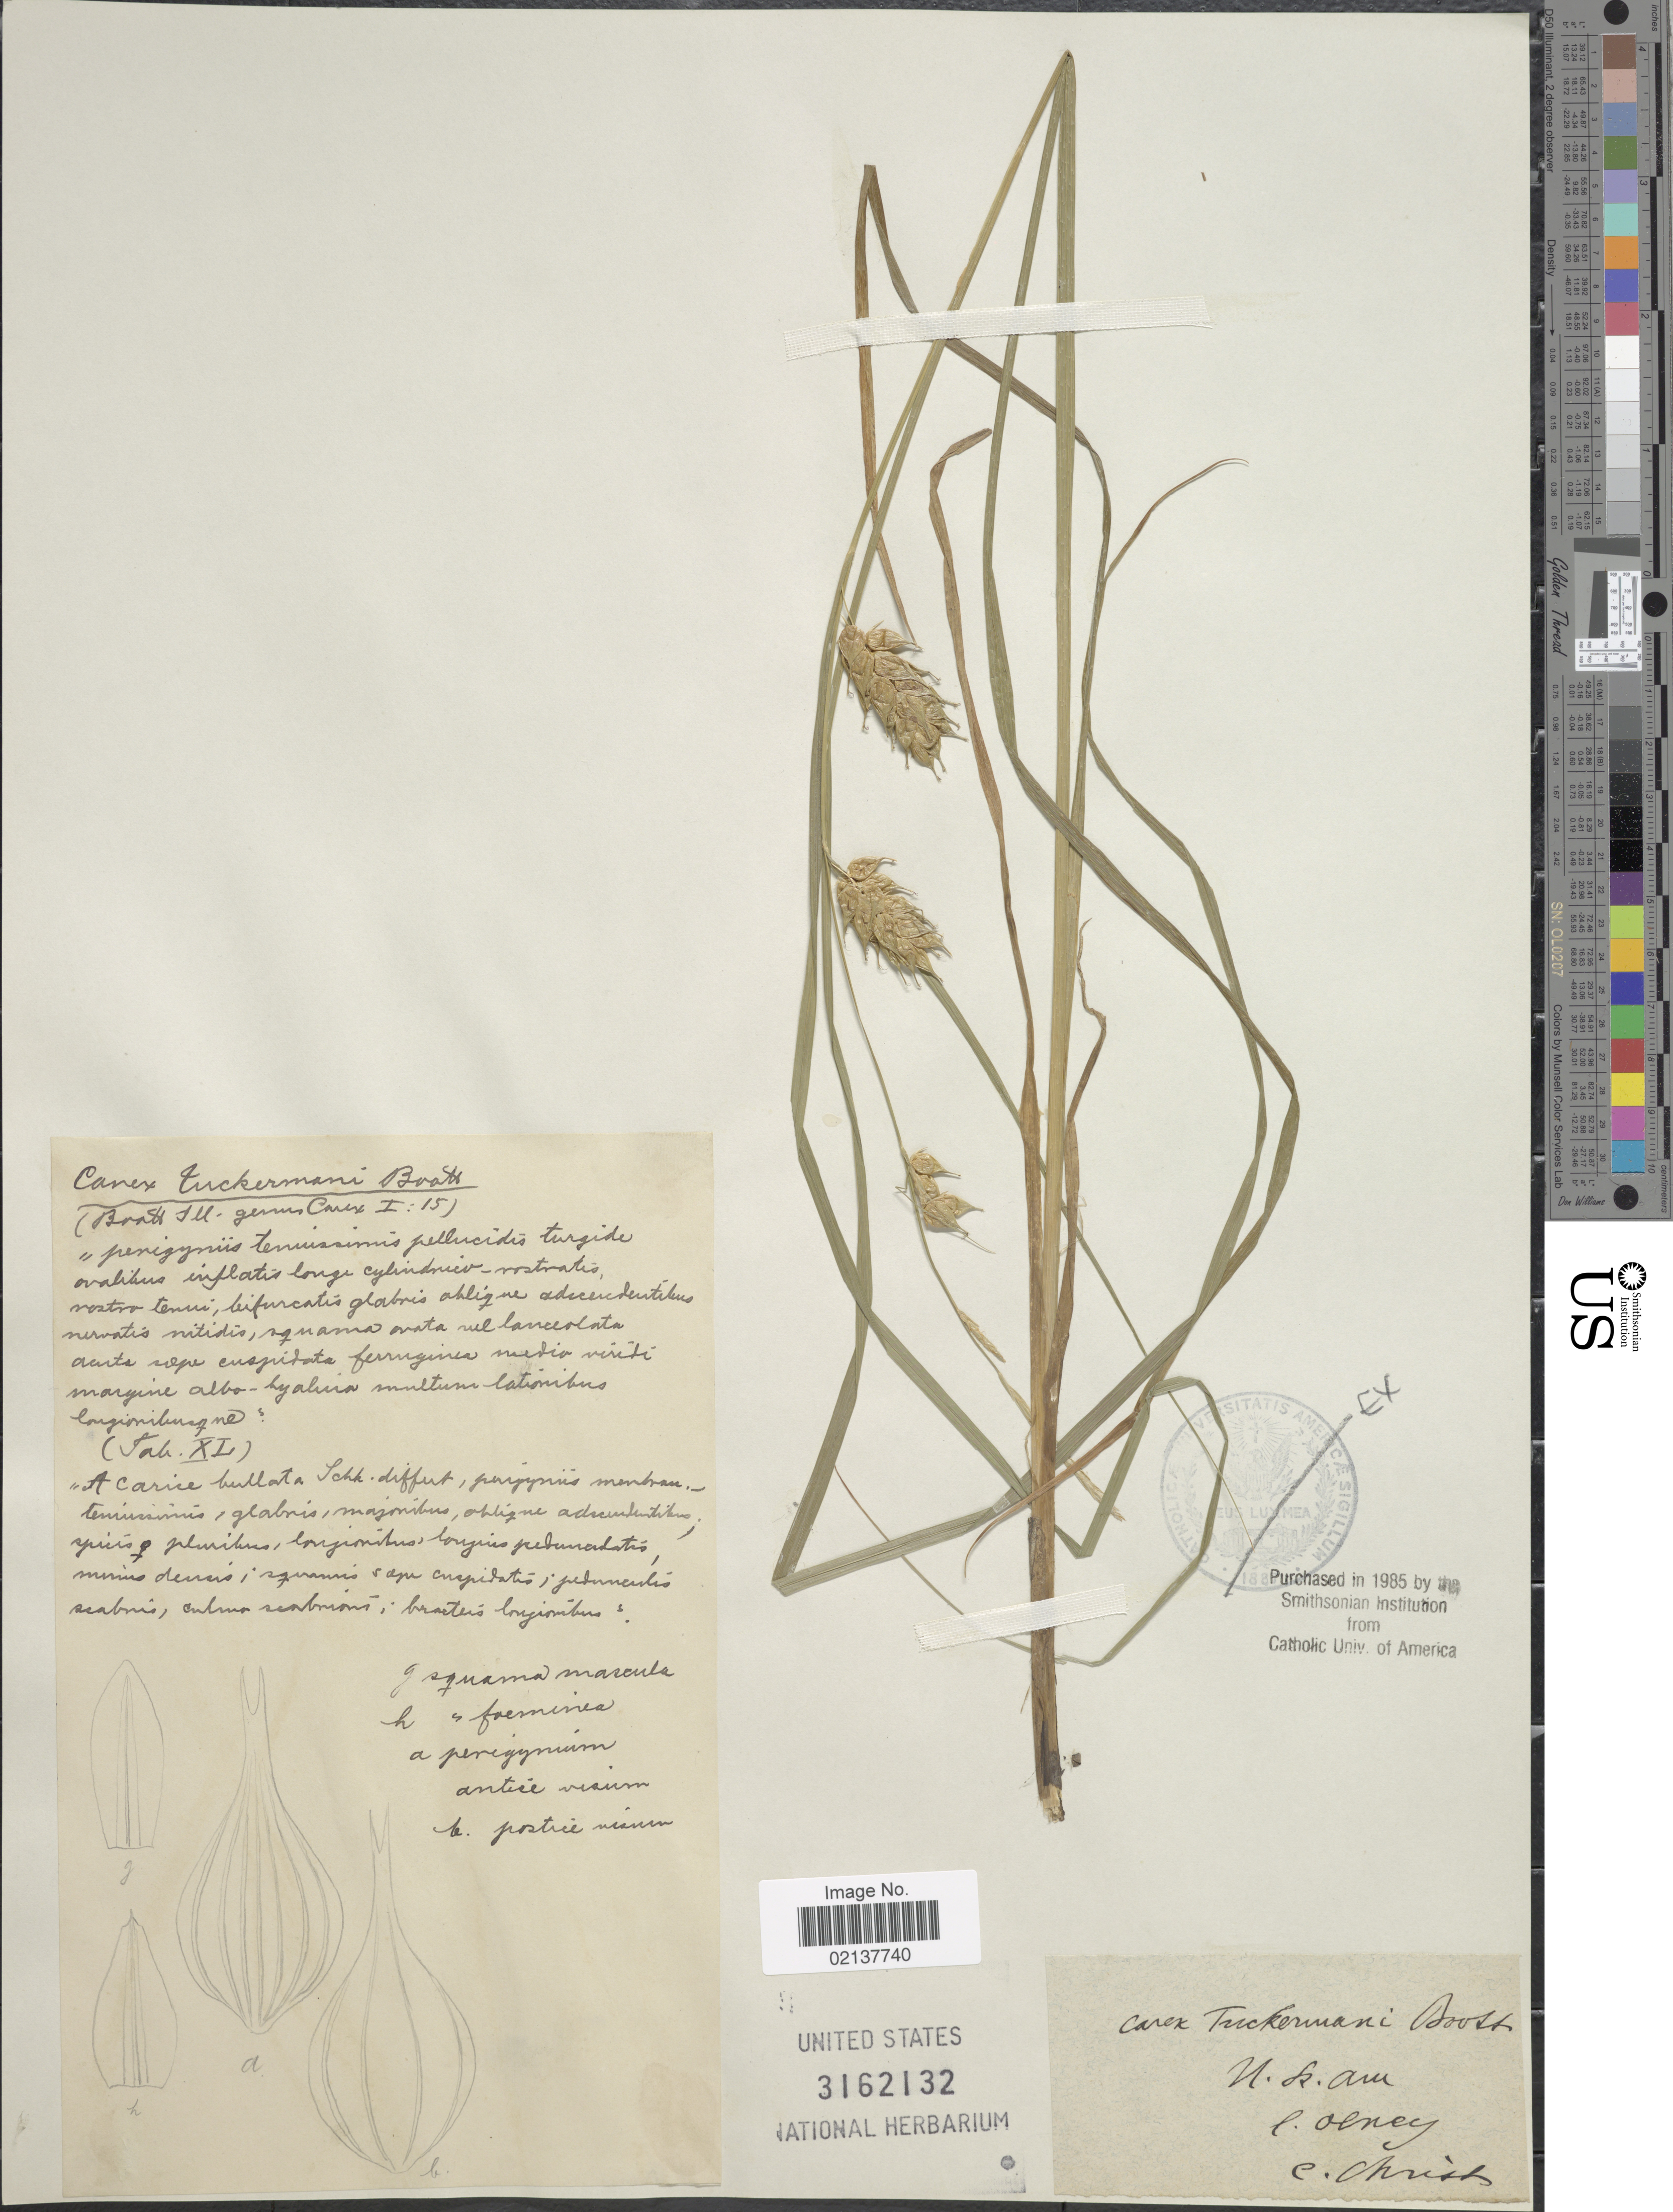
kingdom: Plantae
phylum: Tracheophyta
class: Liliopsida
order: Poales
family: Cyperaceae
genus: Carex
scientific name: Carex tuckermanii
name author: Boott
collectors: Olney & Christ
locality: N. R. Am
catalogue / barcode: US 3162132